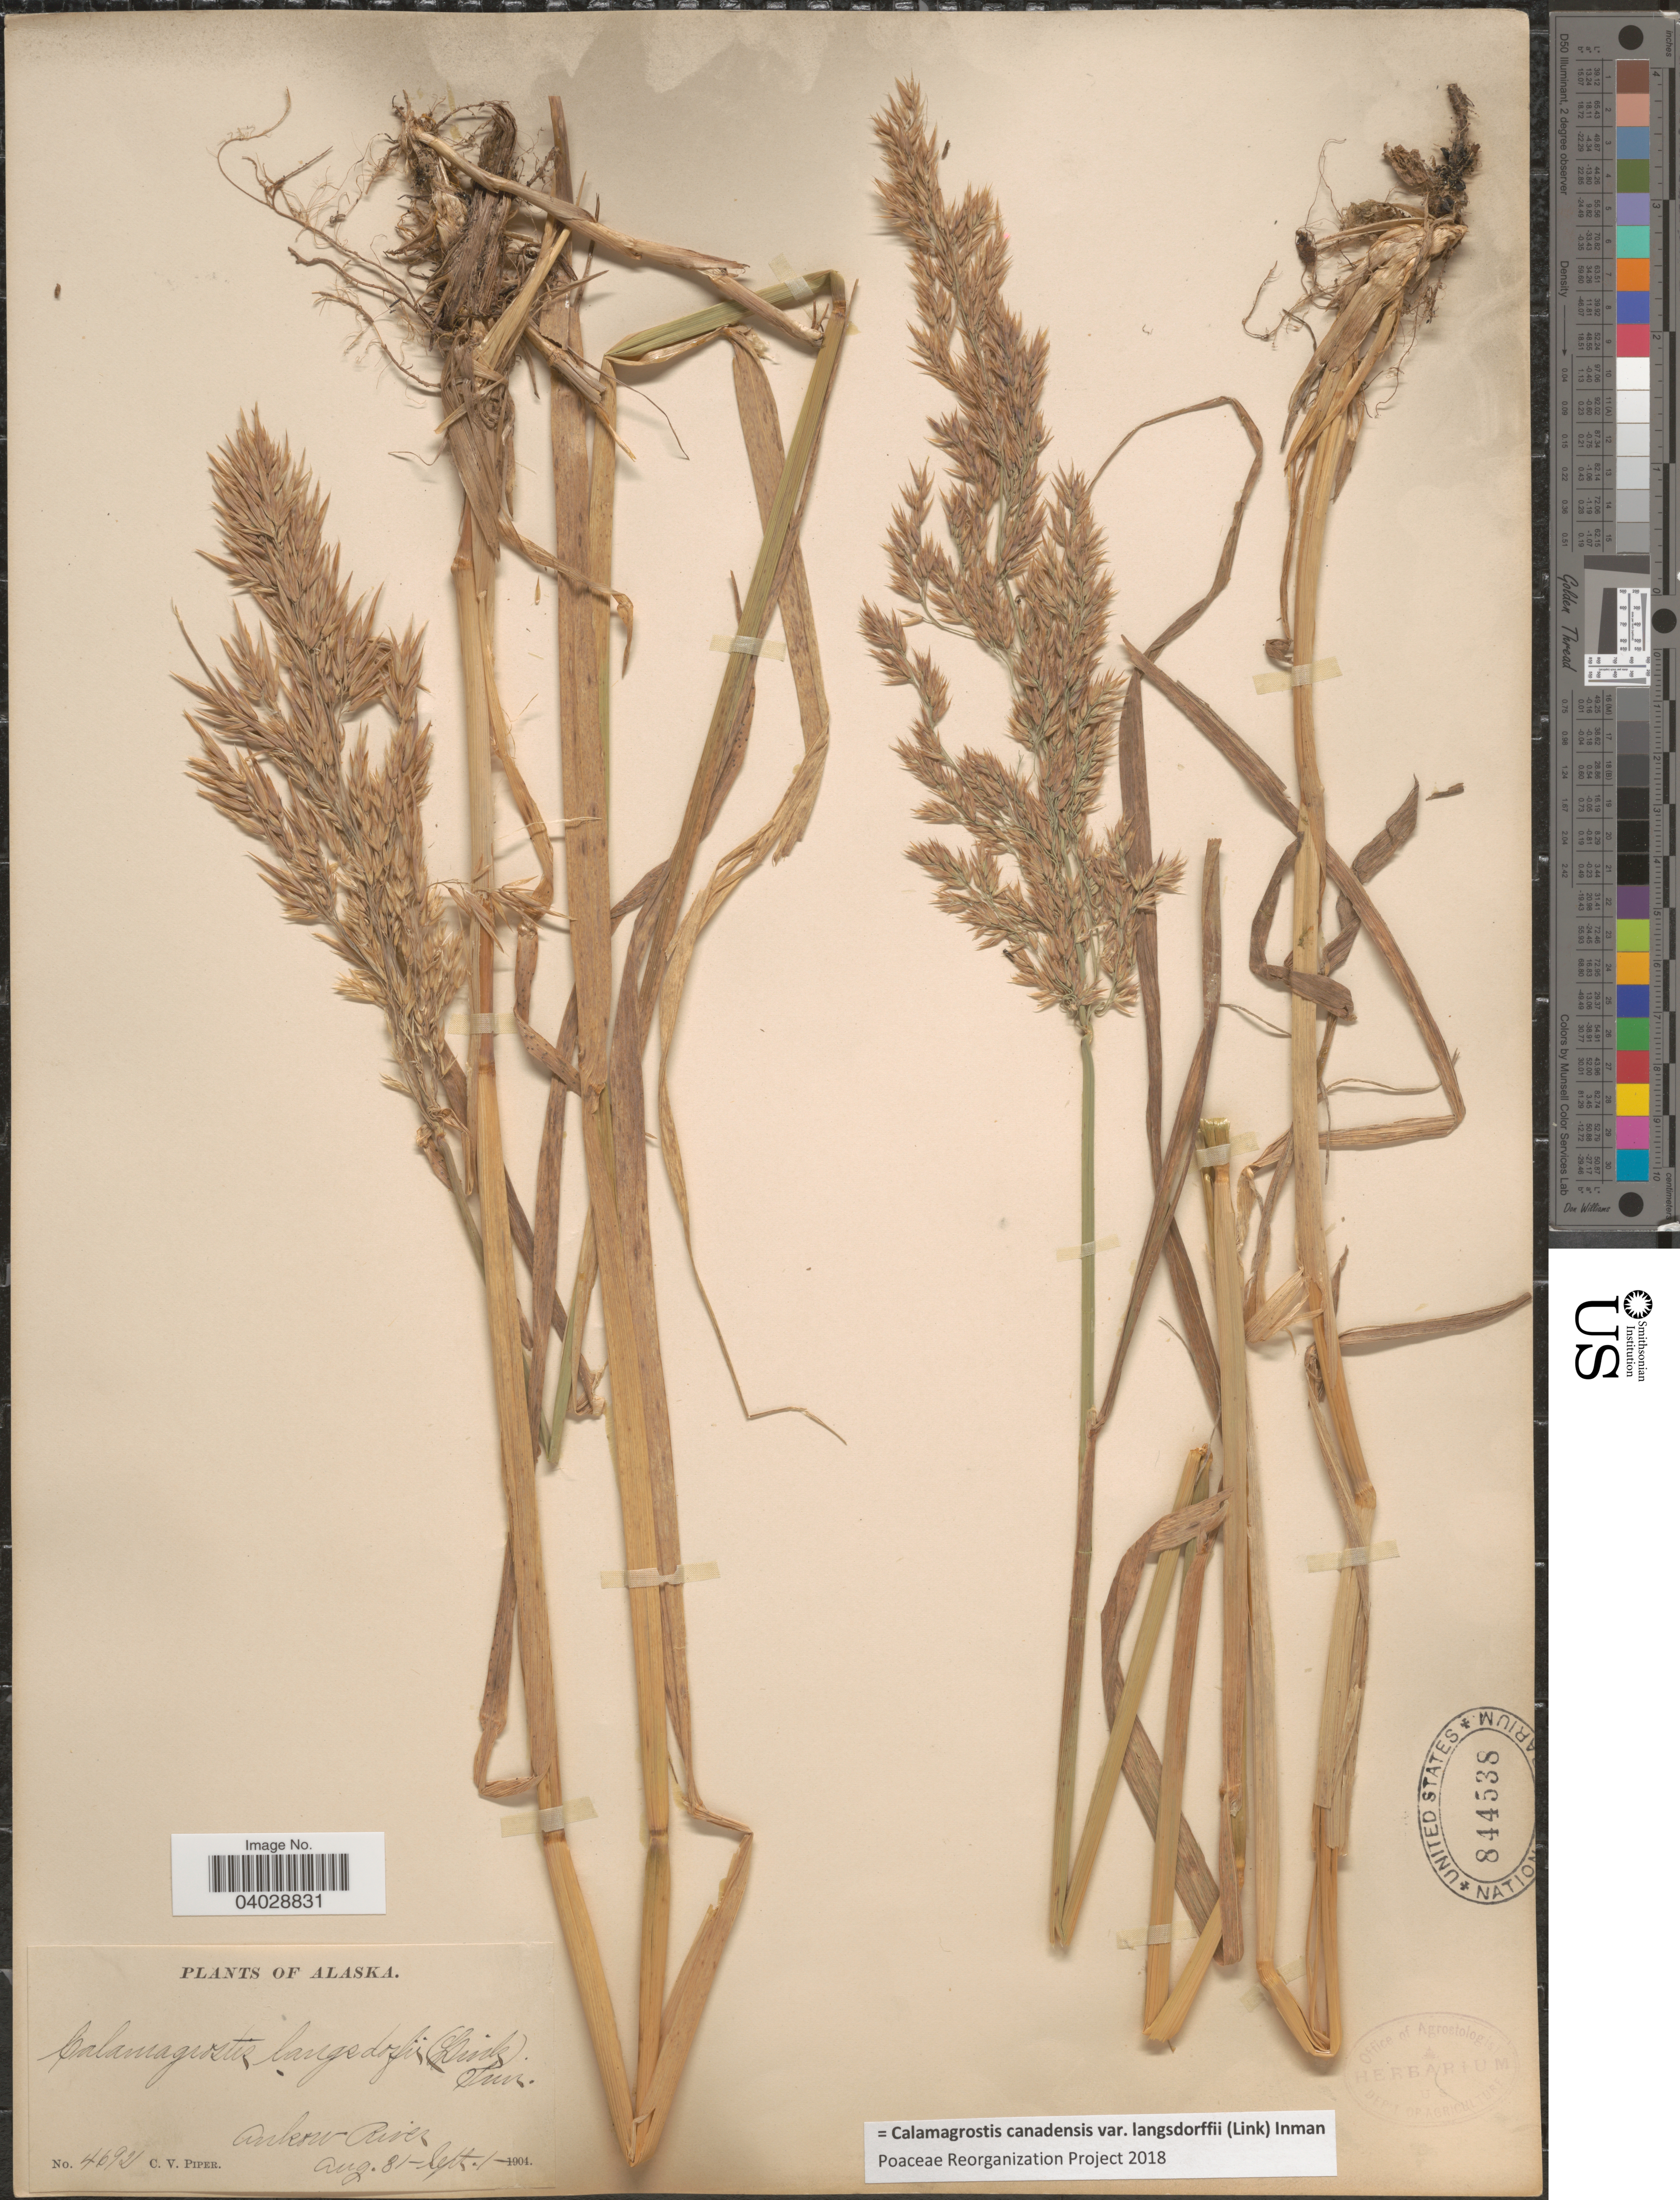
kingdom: Plantae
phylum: Tracheophyta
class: Liliopsida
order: Poales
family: Poaceae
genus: Calamagrostis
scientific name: Calamagrostis canadensis var. langsdorffii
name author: (Link) Inman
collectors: C. V. Piper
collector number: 46921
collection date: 1904-08-31/1904-09-01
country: United States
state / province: Alaska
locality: Ankow River.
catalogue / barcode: US 844538